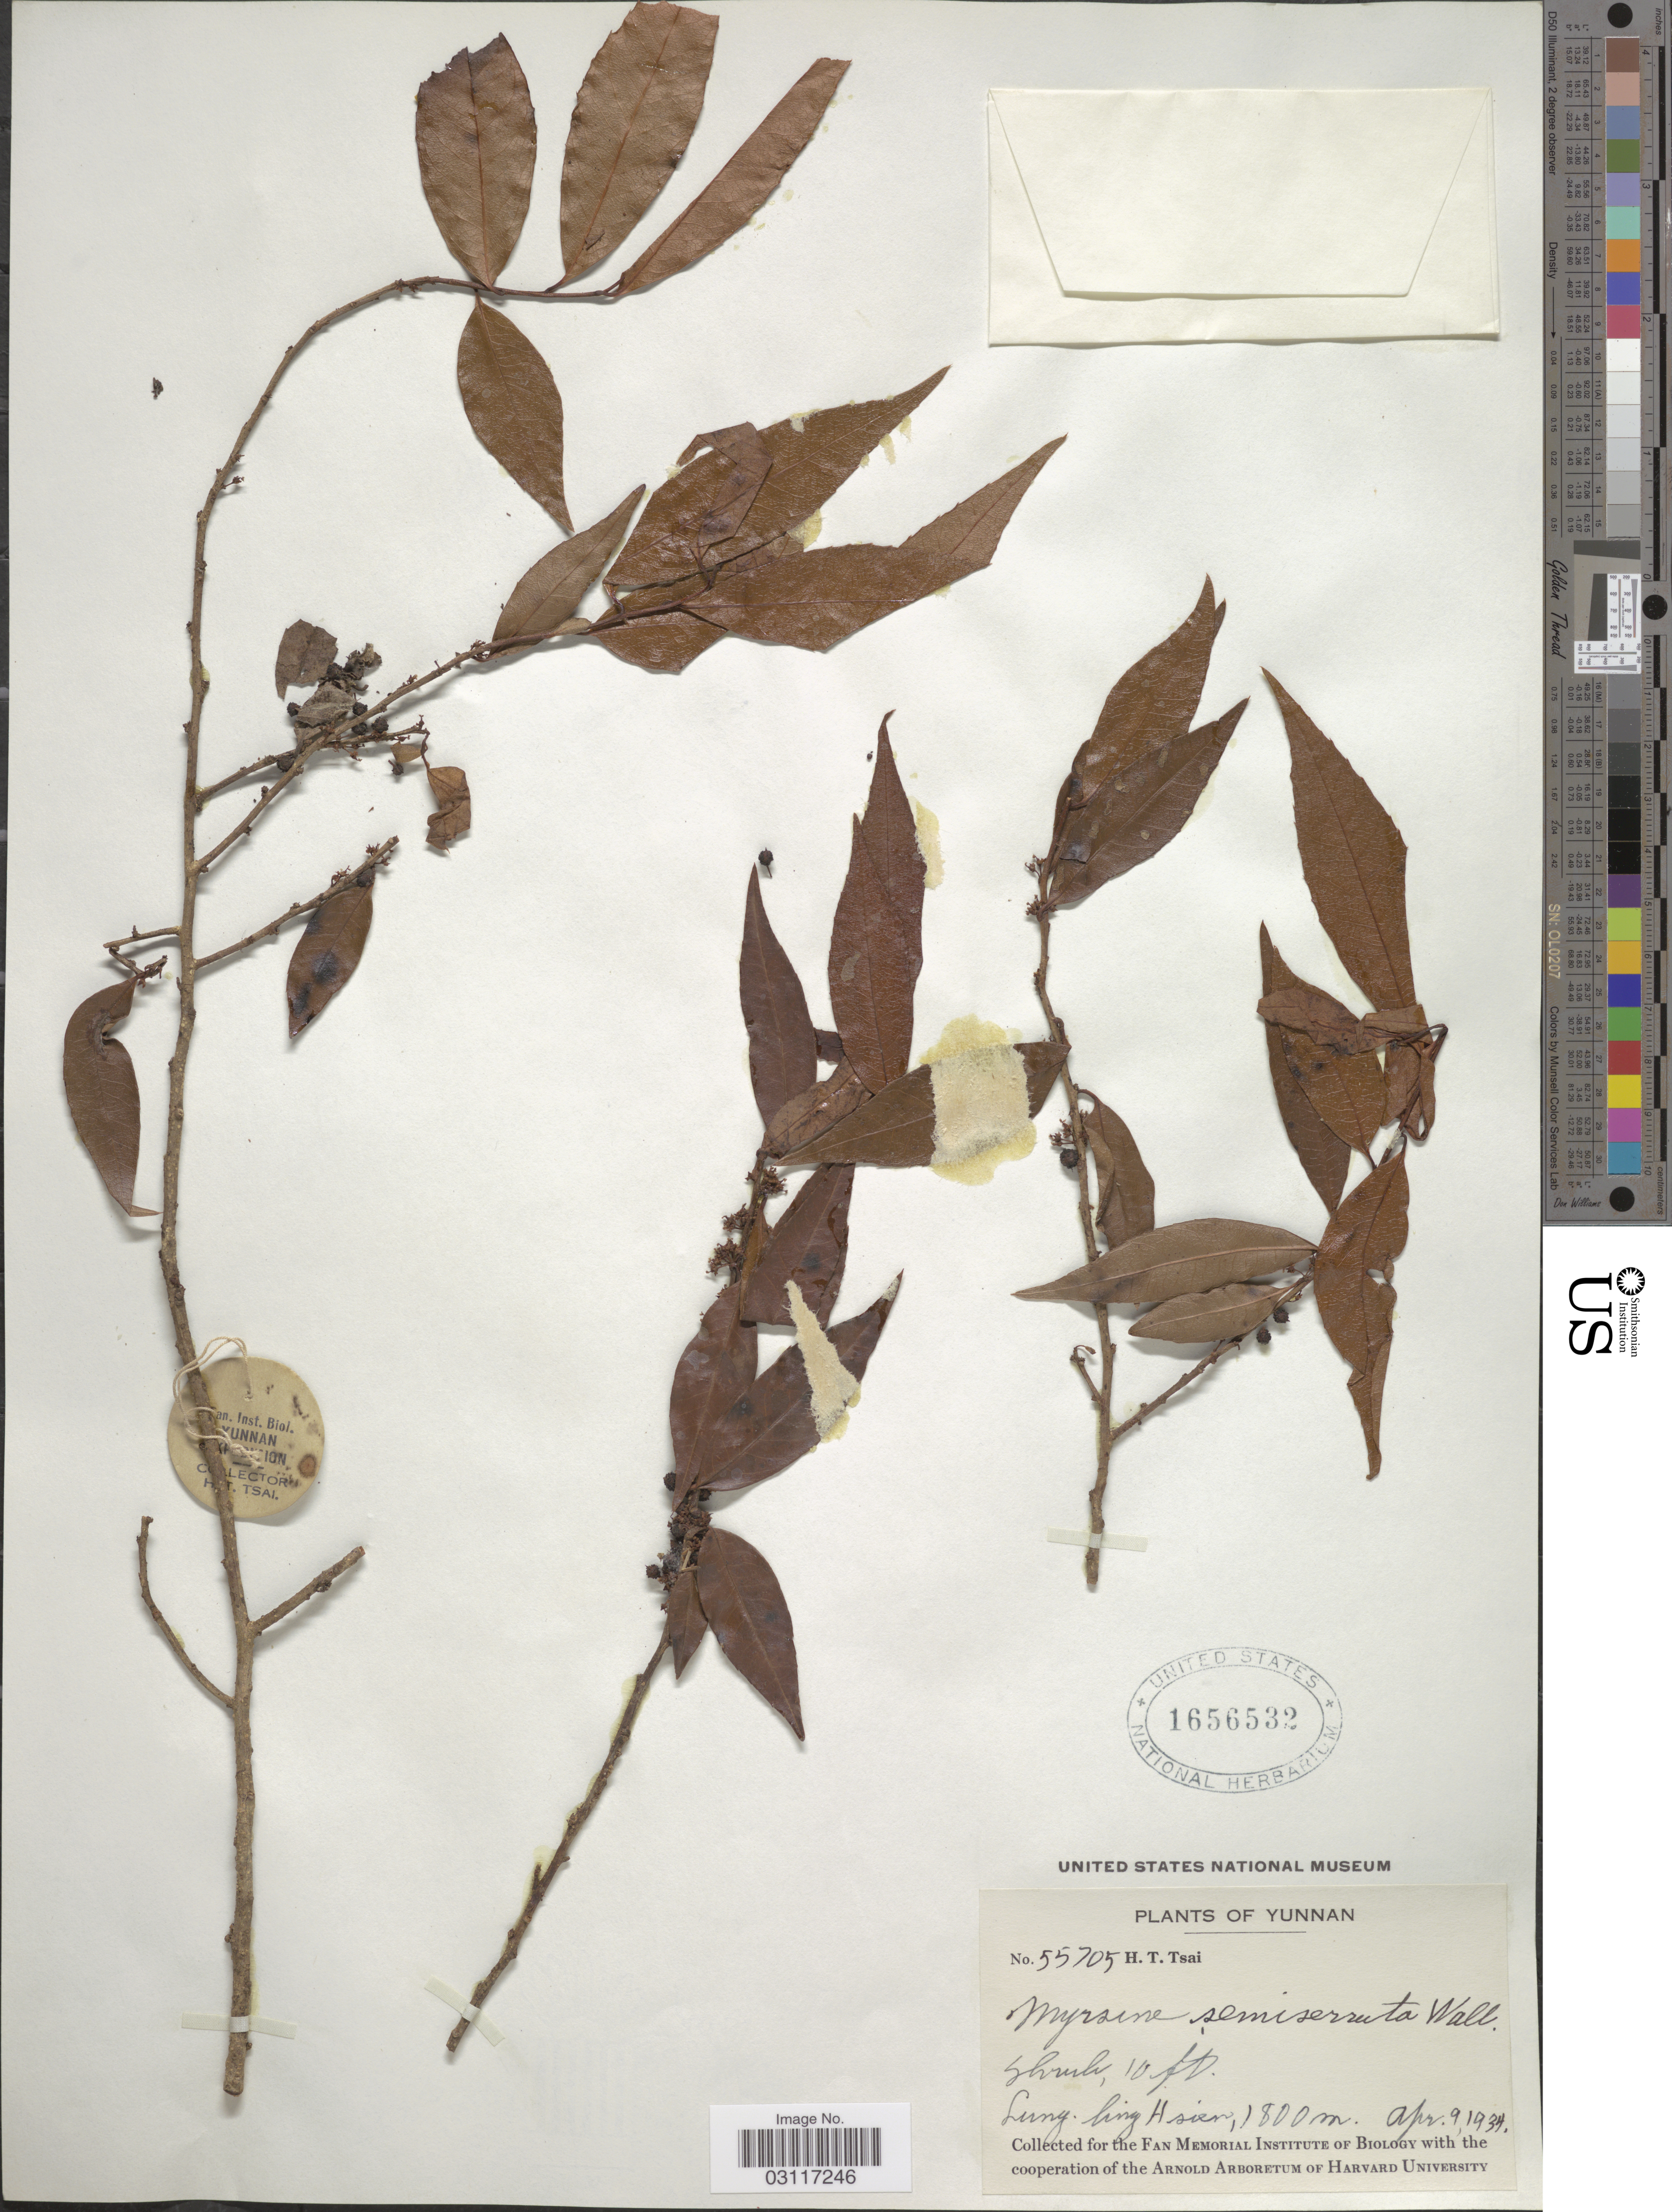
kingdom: Plantae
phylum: Tracheophyta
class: Magnoliopsida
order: Ericales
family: Primulaceae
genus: Myrsine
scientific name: Myrsine semiserrata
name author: Wall.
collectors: H. Tsai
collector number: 55705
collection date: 1934-04-09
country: China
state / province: Yunnan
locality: Lung-ling Hsien.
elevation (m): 1800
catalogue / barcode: US 1656532